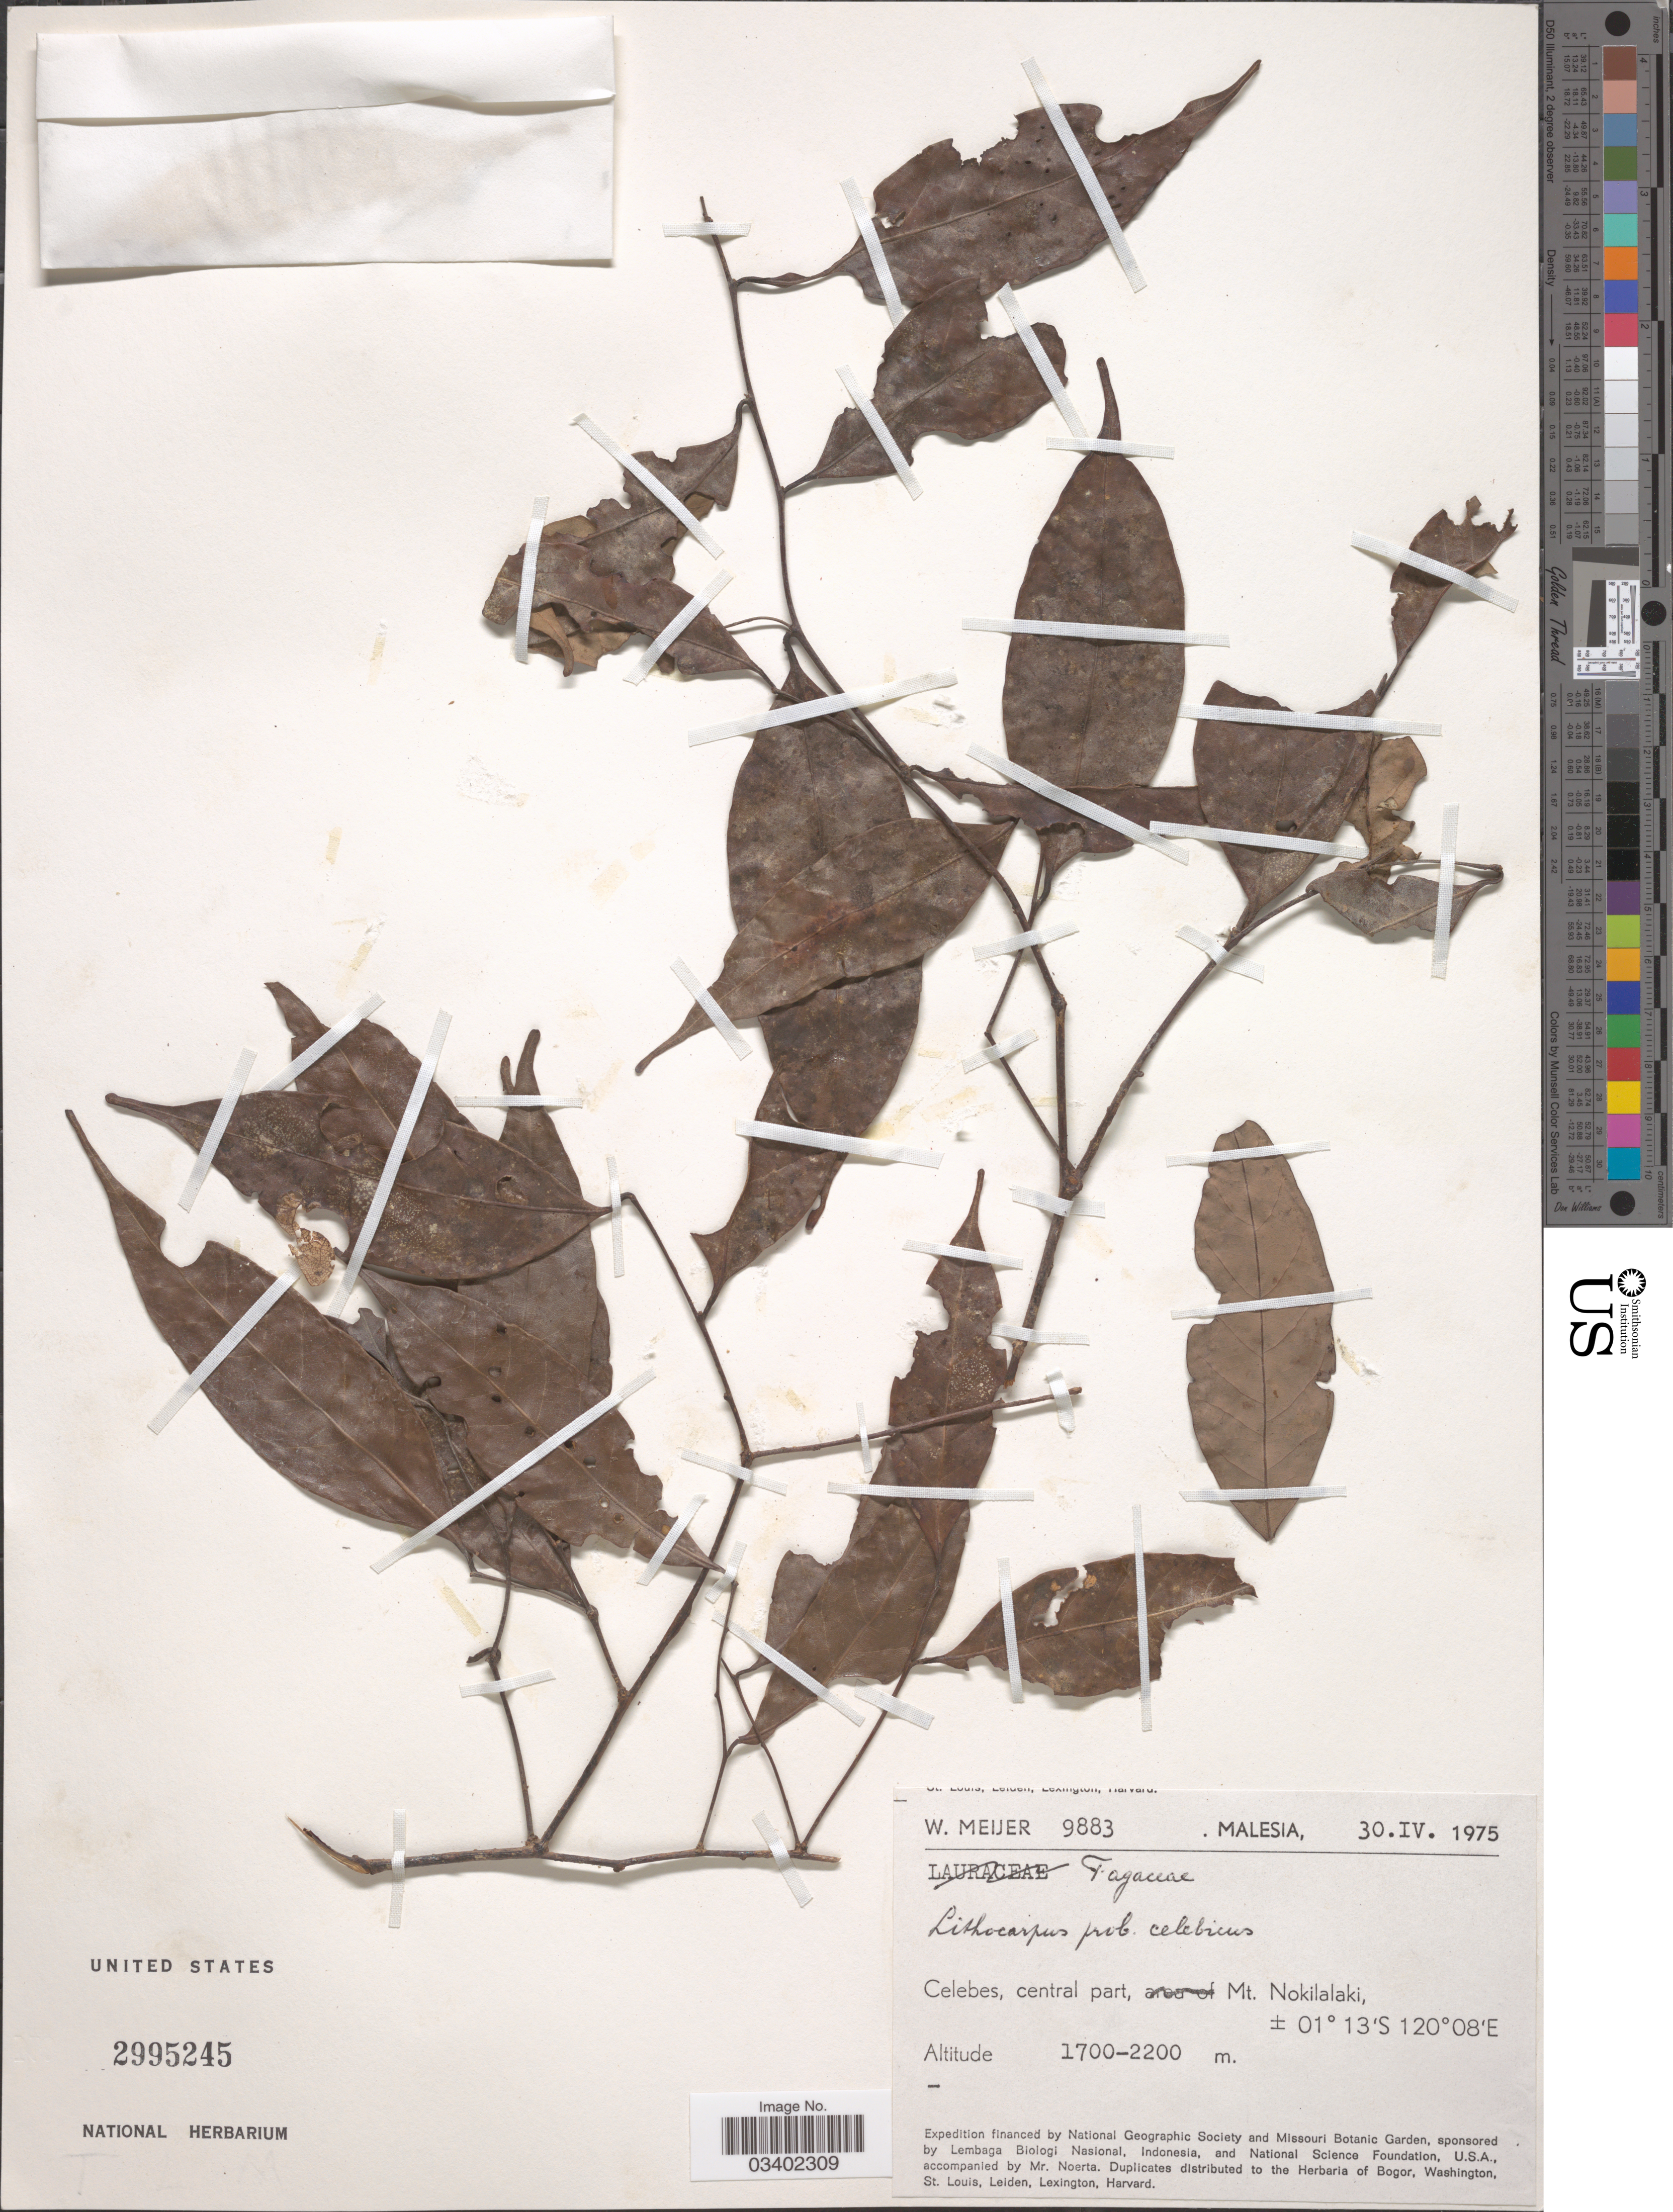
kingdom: Plantae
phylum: Tracheophyta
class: Magnoliopsida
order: Fagales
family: Fagaceae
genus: Lithocarpus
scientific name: Lithocarpus celebicus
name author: (Miq.) Rehder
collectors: W. Meijer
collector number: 9883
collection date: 1975-05-30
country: Malaysia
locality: Celebes, central part, Mt. Nokilalaki.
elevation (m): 1700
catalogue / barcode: US 2995245